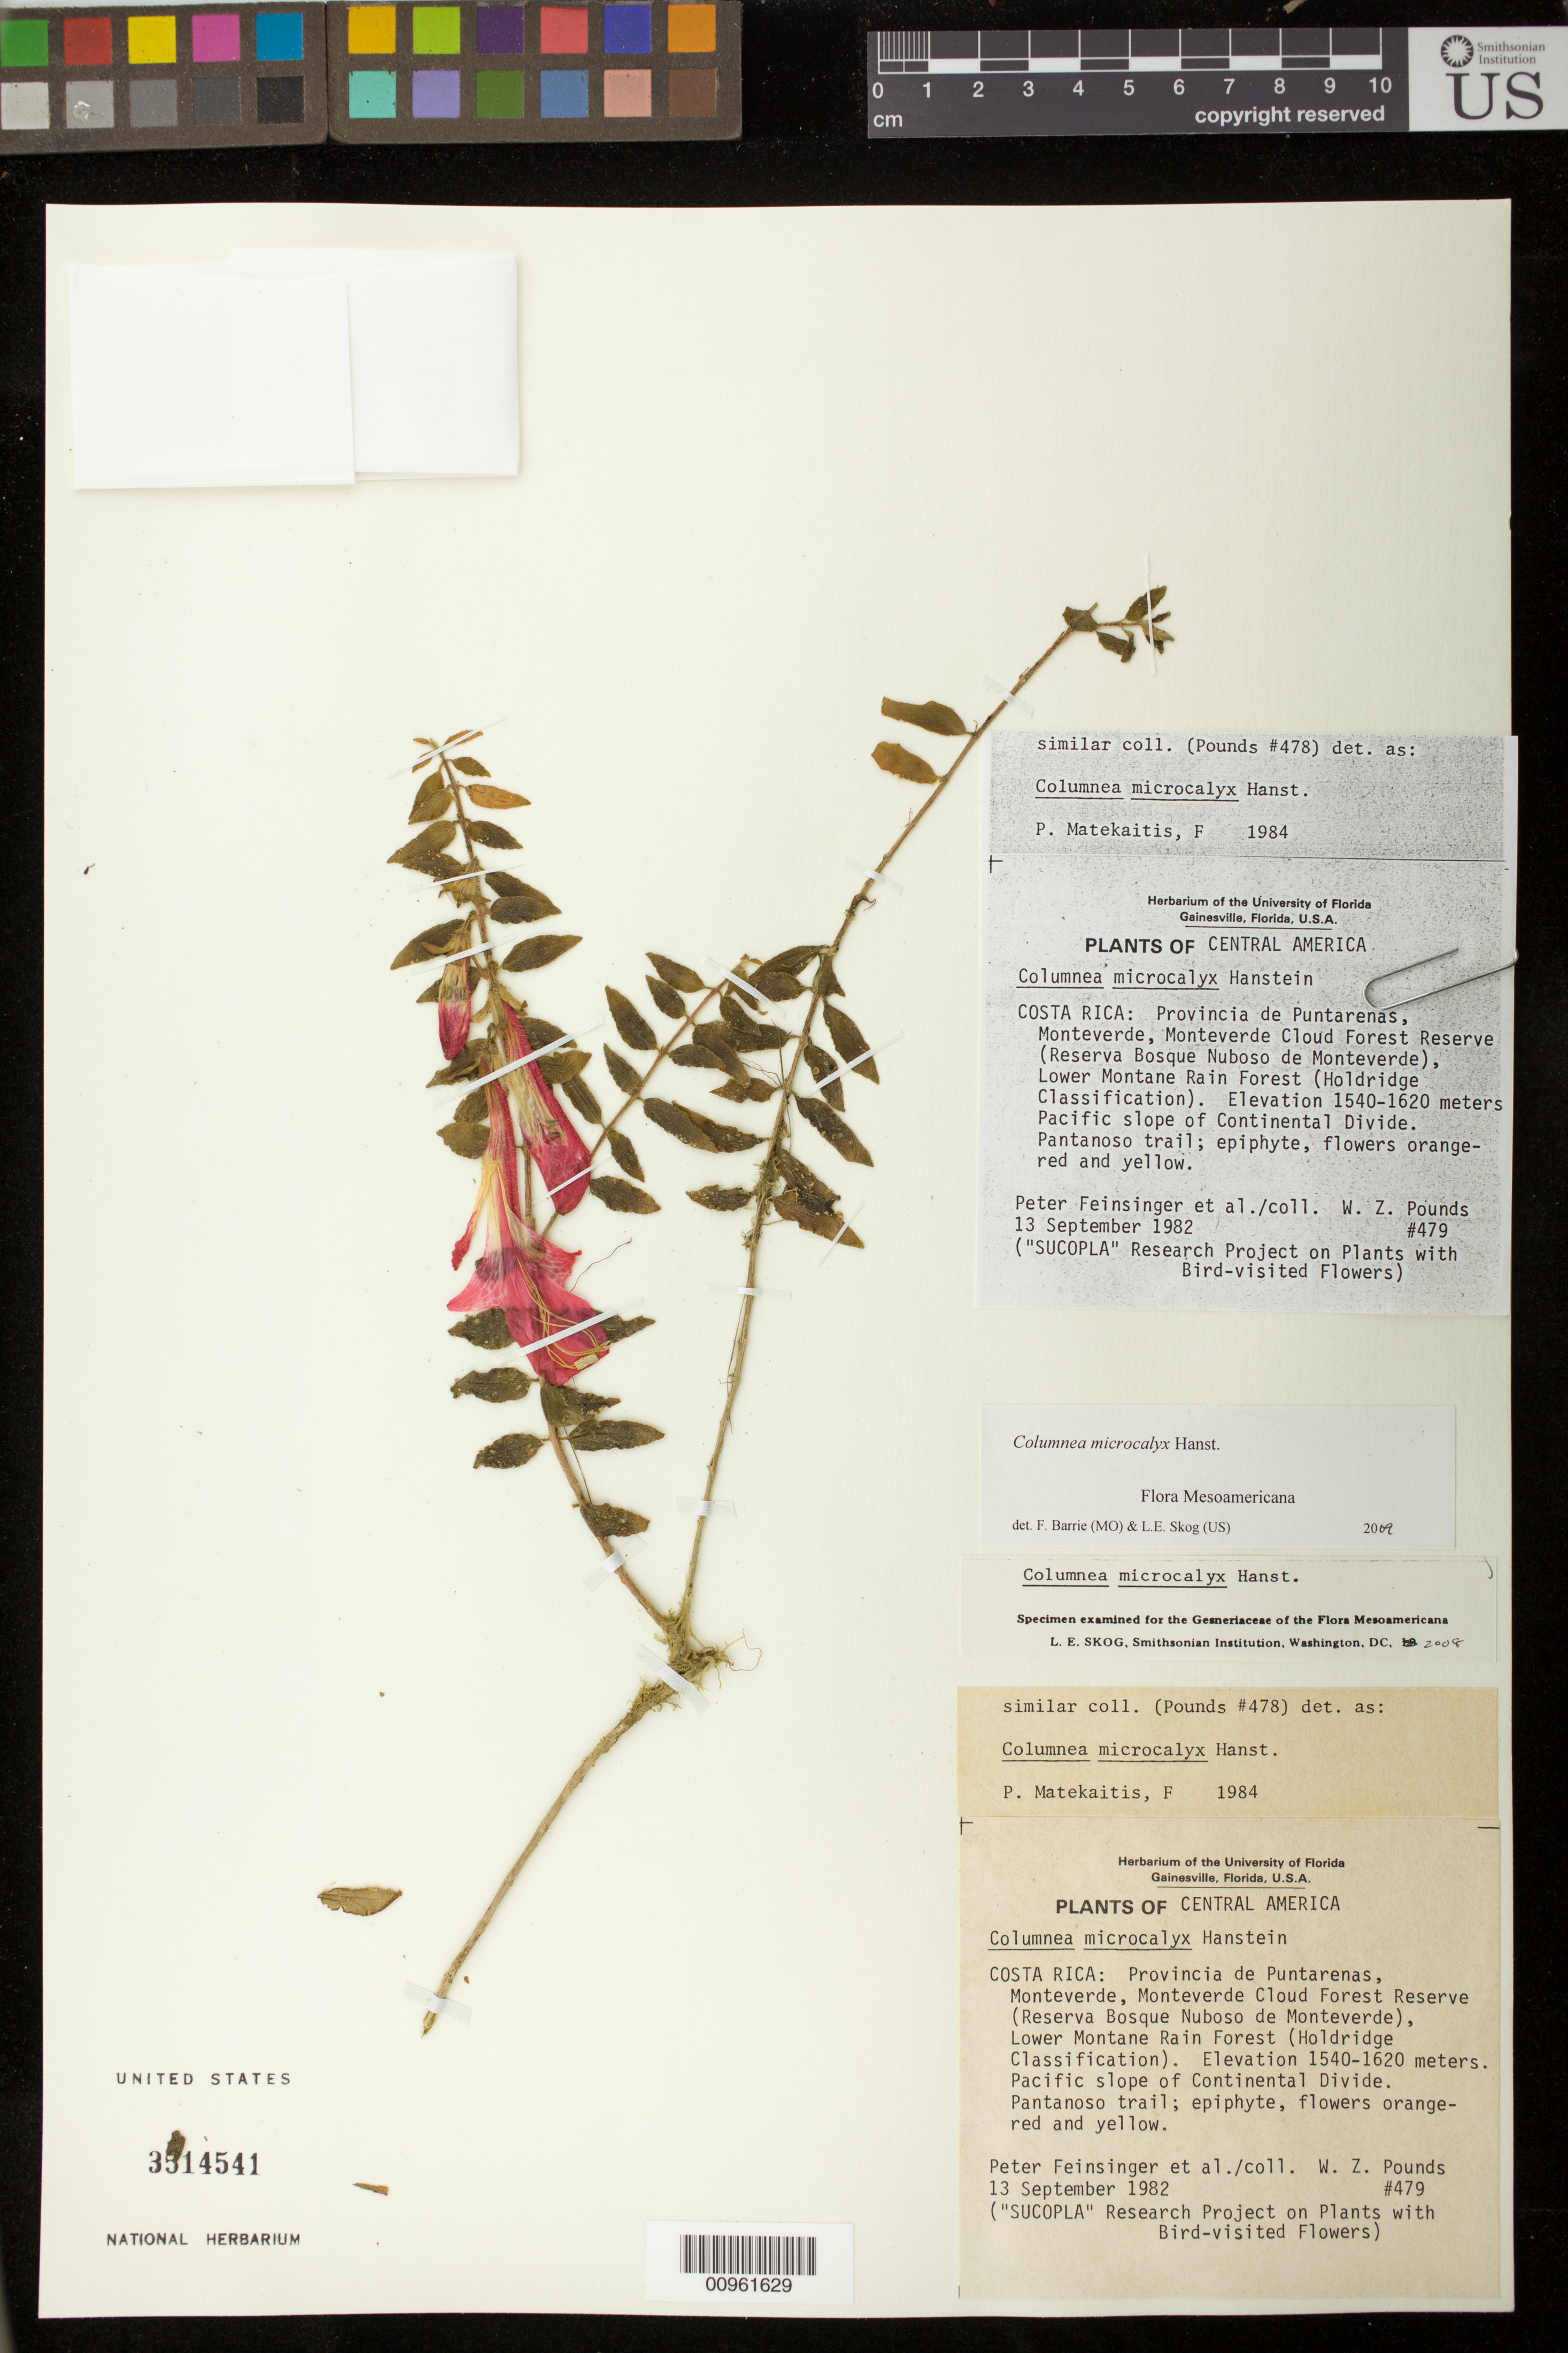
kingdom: Plantae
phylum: Tracheophyta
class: Magnoliopsida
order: Lamiales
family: Gesneriaceae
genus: Columnea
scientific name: Columnea microcalyx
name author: Hanst.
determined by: Skog, Laurence E.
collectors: P. Feinsinger & W. Pounds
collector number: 479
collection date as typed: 13 Sep 1982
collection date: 1982-09-13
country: Costa Rica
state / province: Puntarenas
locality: Provincia de Puntarenas, Monteverde, Monteverde Cloud Forest Reserve (Reserva Bosque Nuboso de Monteverde). Pacific slope of Continental Divide, Pantanoso trail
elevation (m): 1540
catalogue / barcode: US 3514541